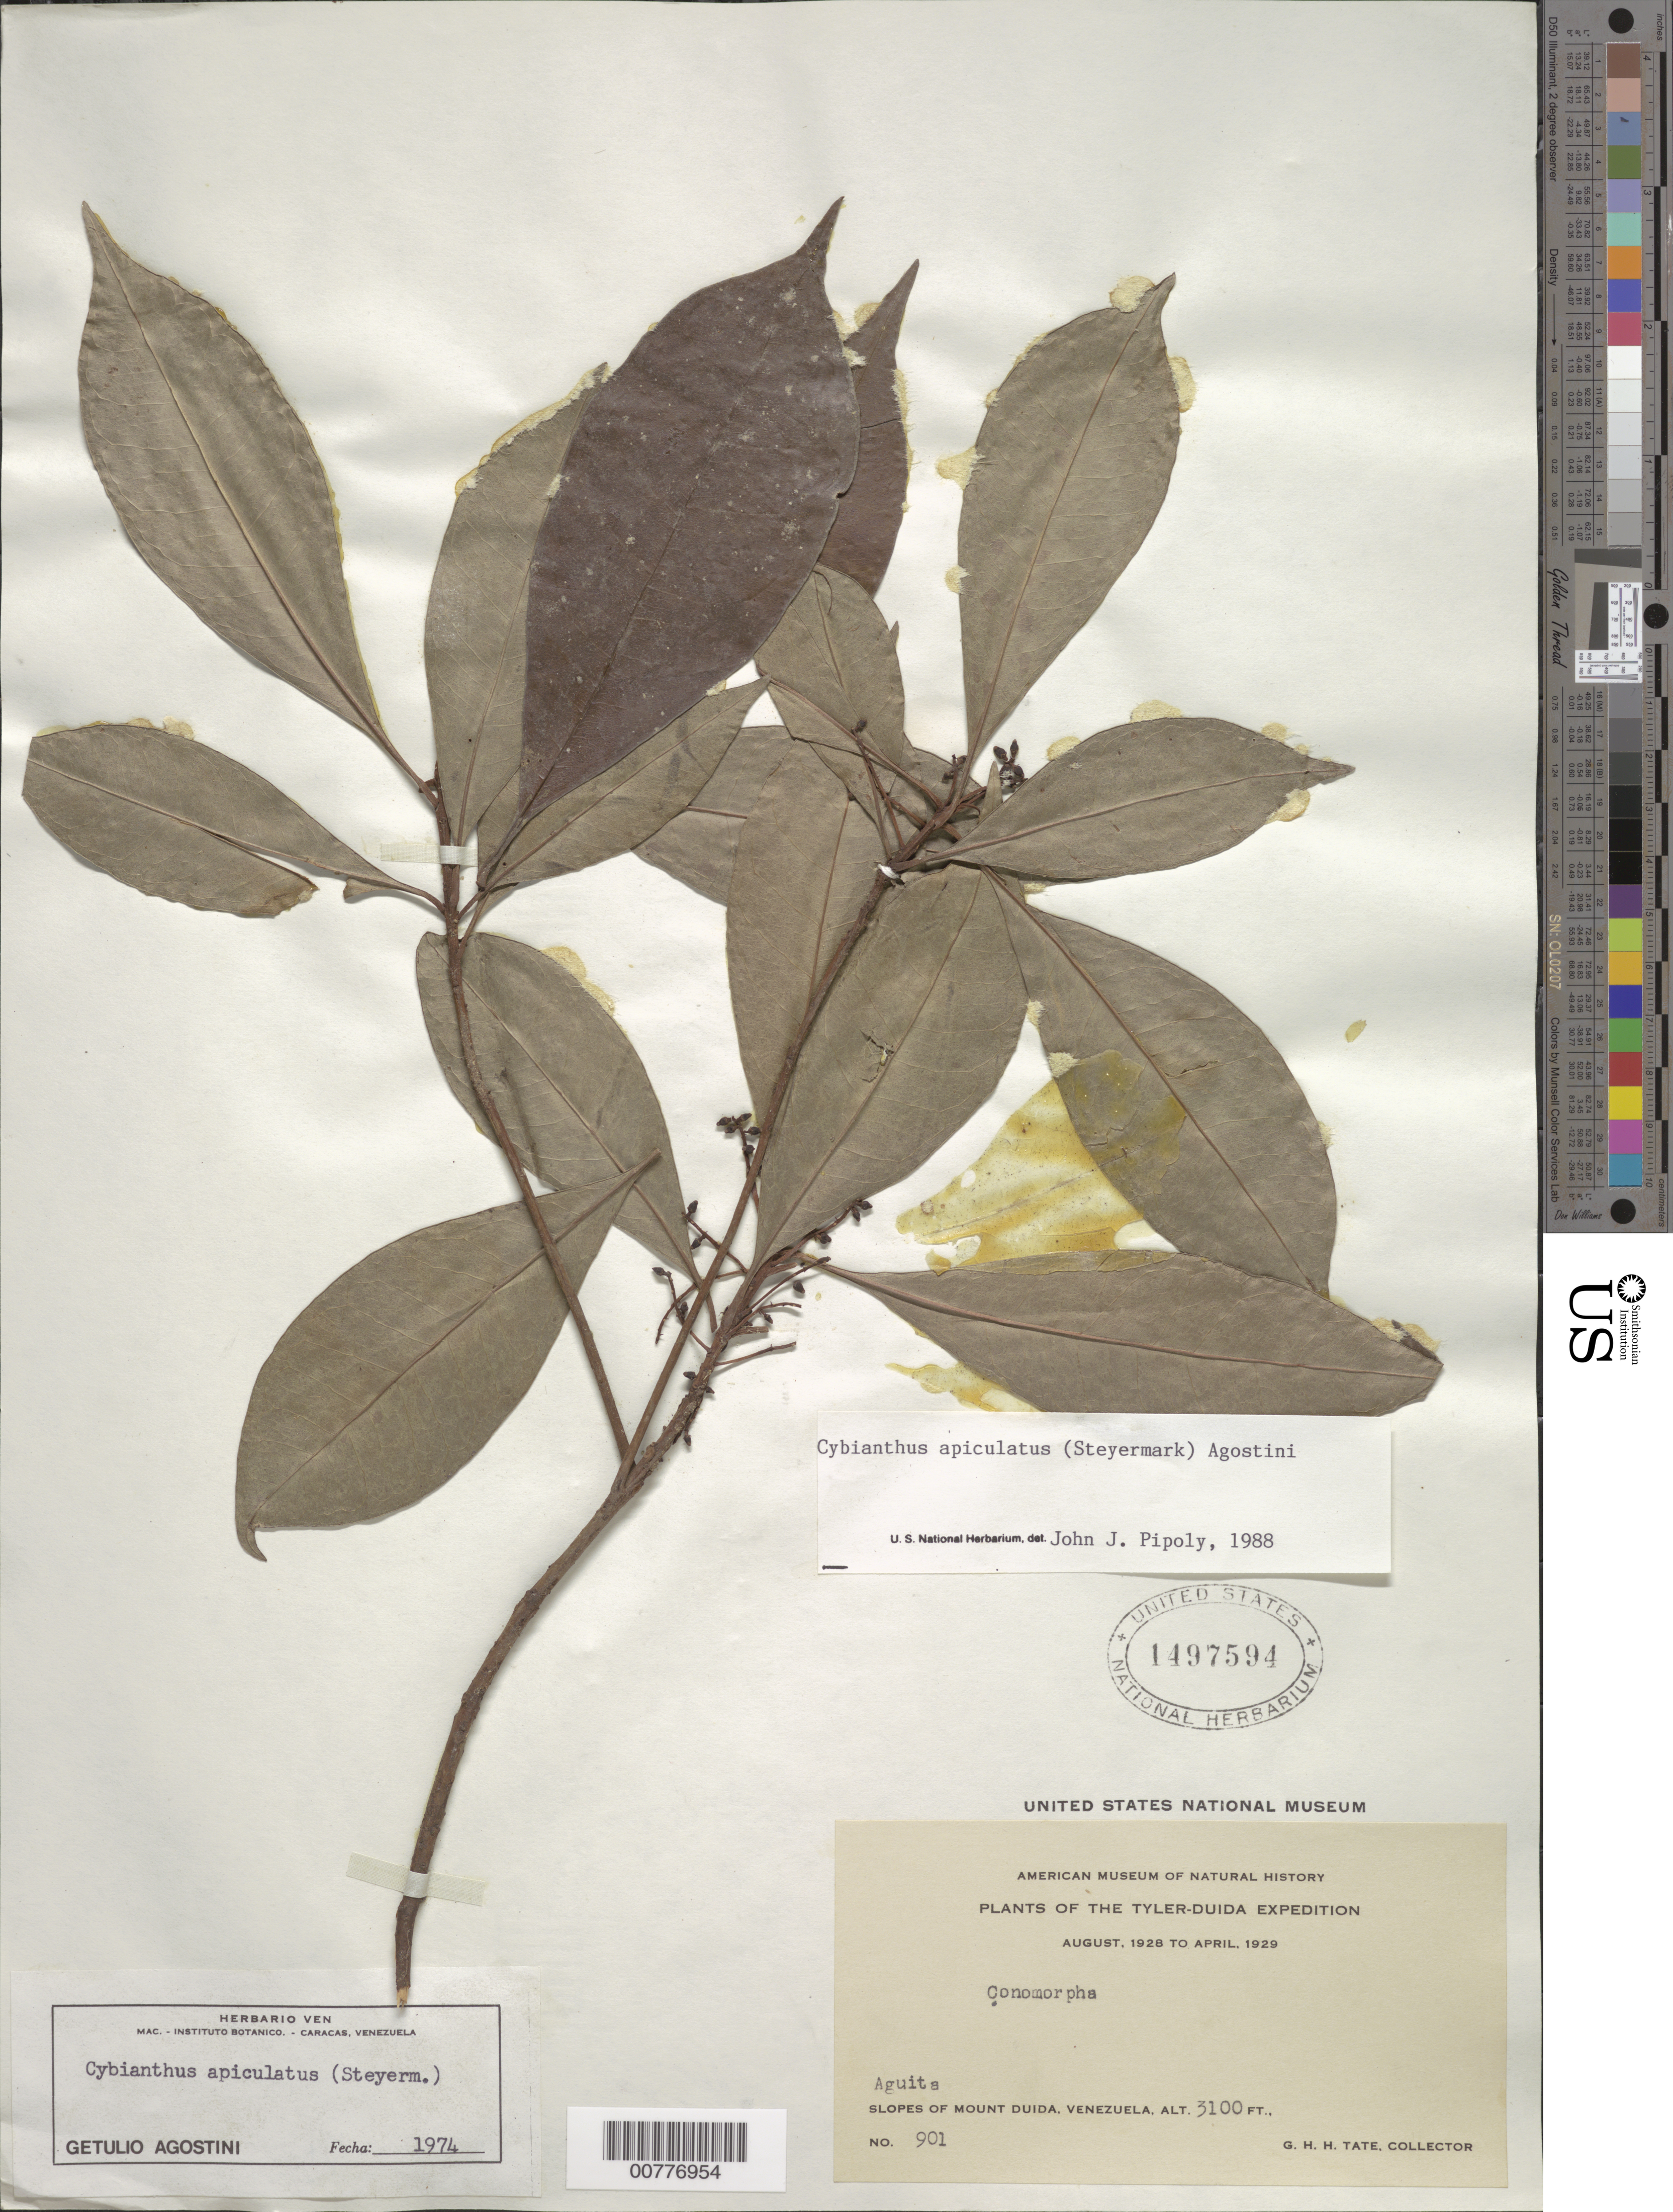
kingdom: Plantae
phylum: Tracheophyta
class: Magnoliopsida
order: Ericales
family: Primulaceae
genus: Cybianthus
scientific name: Cybianthus apiculatus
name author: (Steyerm.) G. Agostini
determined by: Pipoly, J. J., III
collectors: G. H. H.Tate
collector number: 901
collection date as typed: Aug-28 to Apr-29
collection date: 1928-08/1929-04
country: Venezuela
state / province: Amazonas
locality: Aquita, slopes of Mt. Duida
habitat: Slopes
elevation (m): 945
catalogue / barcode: US 1497594